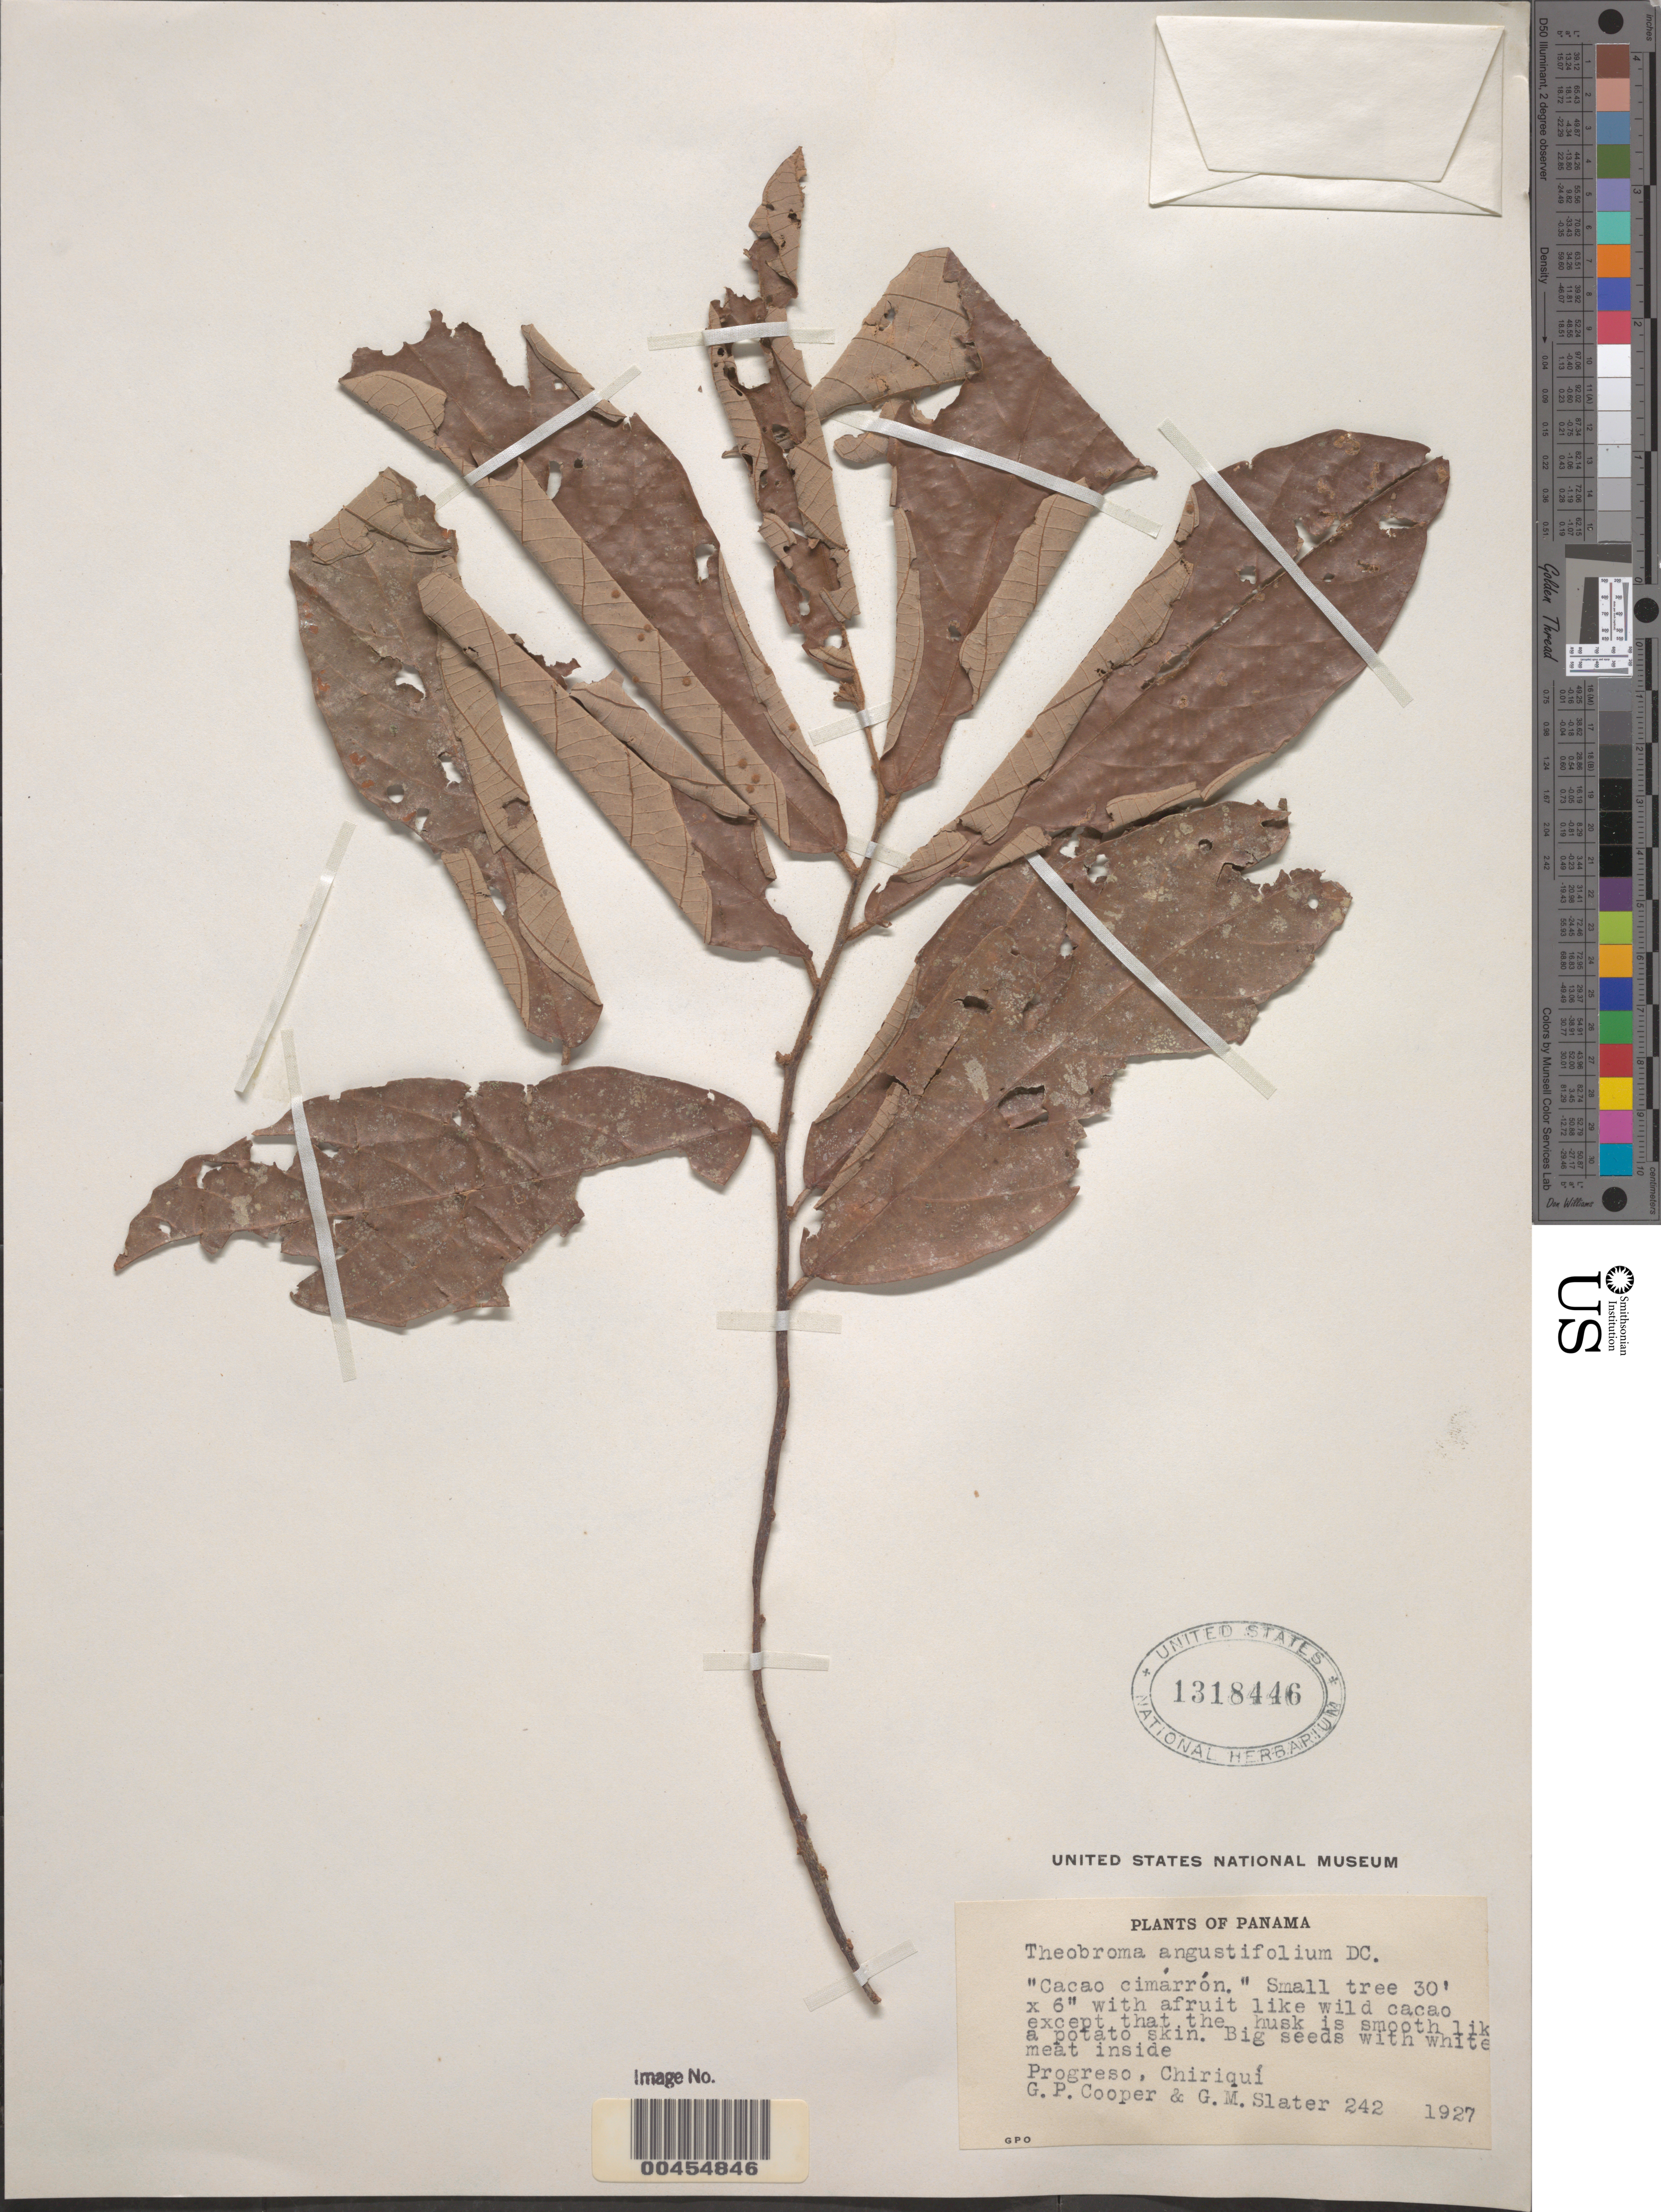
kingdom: Plantae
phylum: Tracheophyta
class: Magnoliopsida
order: Malvales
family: Malvaceae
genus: Theobroma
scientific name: Theobroma angustifolium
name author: DC.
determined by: Dorr, Laurence J., Curator (BOT), Smithsonian Institution - National Museum of Natural History (UNITED STATES)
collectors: G. Cooper & G. Slater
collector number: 242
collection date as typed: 1927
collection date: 1927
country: Panama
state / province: Chiriquí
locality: Progresso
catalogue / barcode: US 1318446